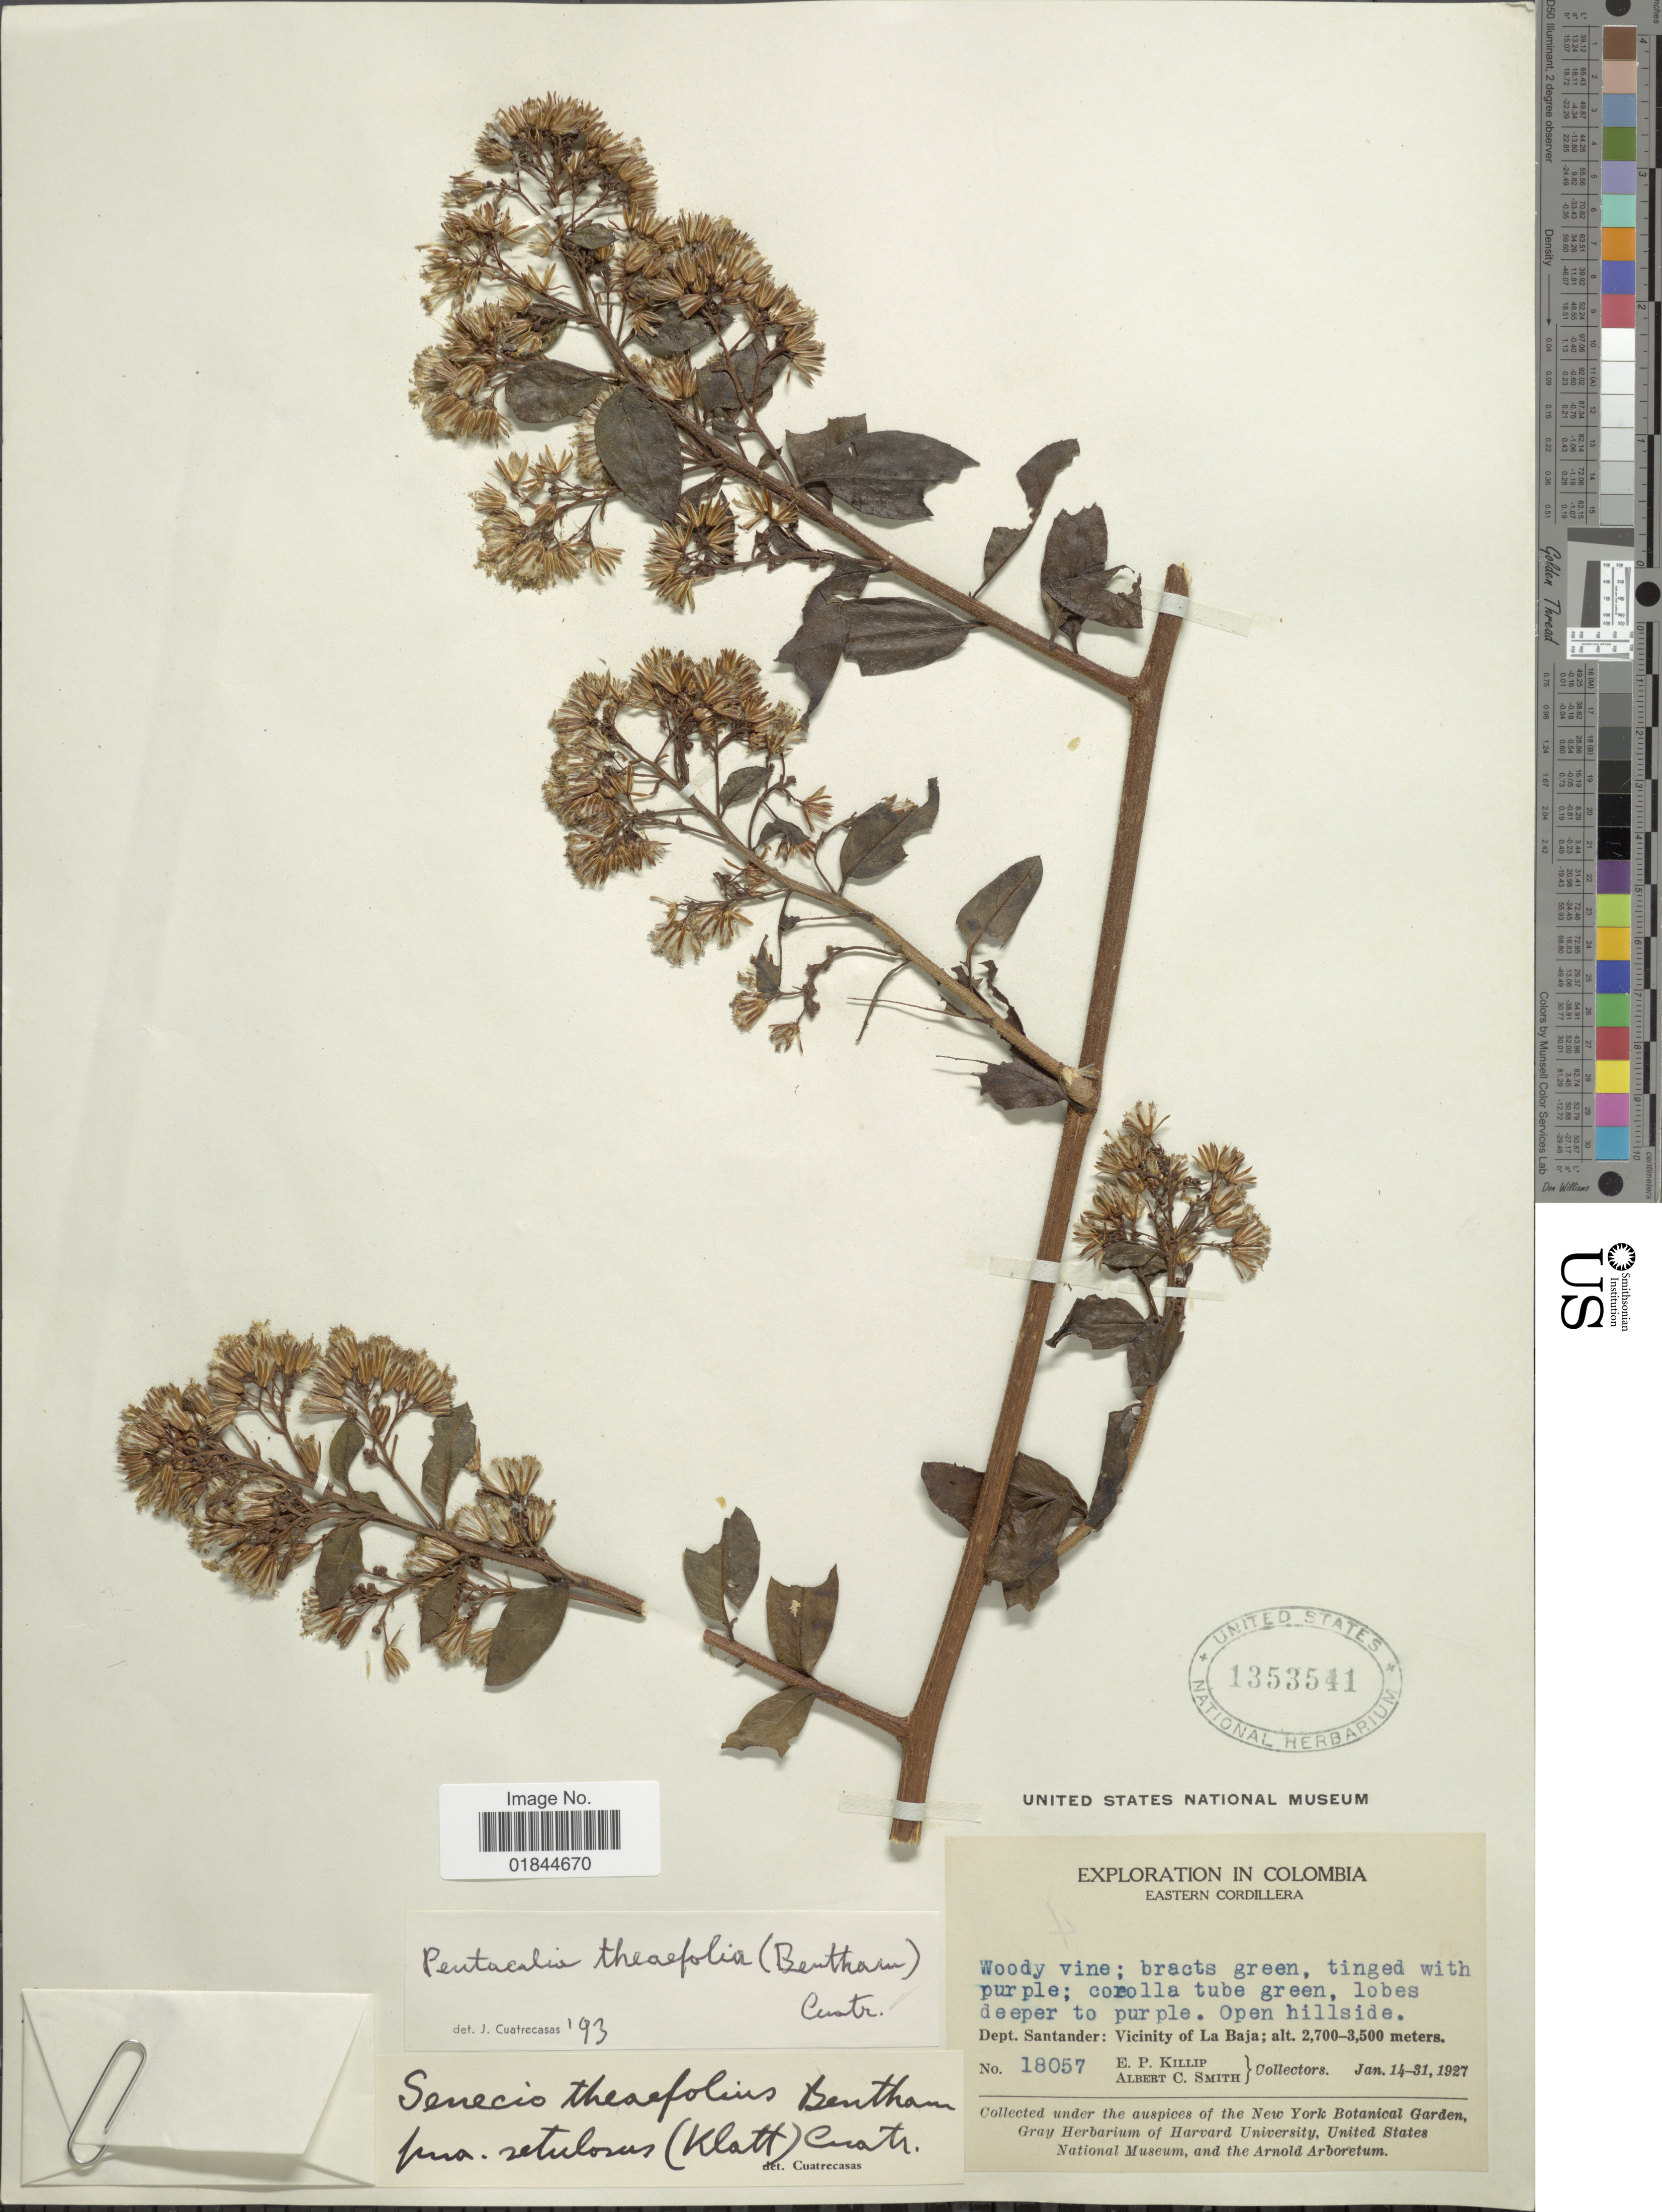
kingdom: Plantae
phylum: Tracheophyta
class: Magnoliopsida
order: Asterales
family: Asteraceae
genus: Pentacalia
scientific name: Pentacalia theifolia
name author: (Benth.) Cuatrec.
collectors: E. P. Killip & A. C. Smith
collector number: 18057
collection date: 1927-01-14/1927-01-31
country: Colombia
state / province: Santander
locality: Vicinity of La Baja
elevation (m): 2700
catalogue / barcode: US 1353541